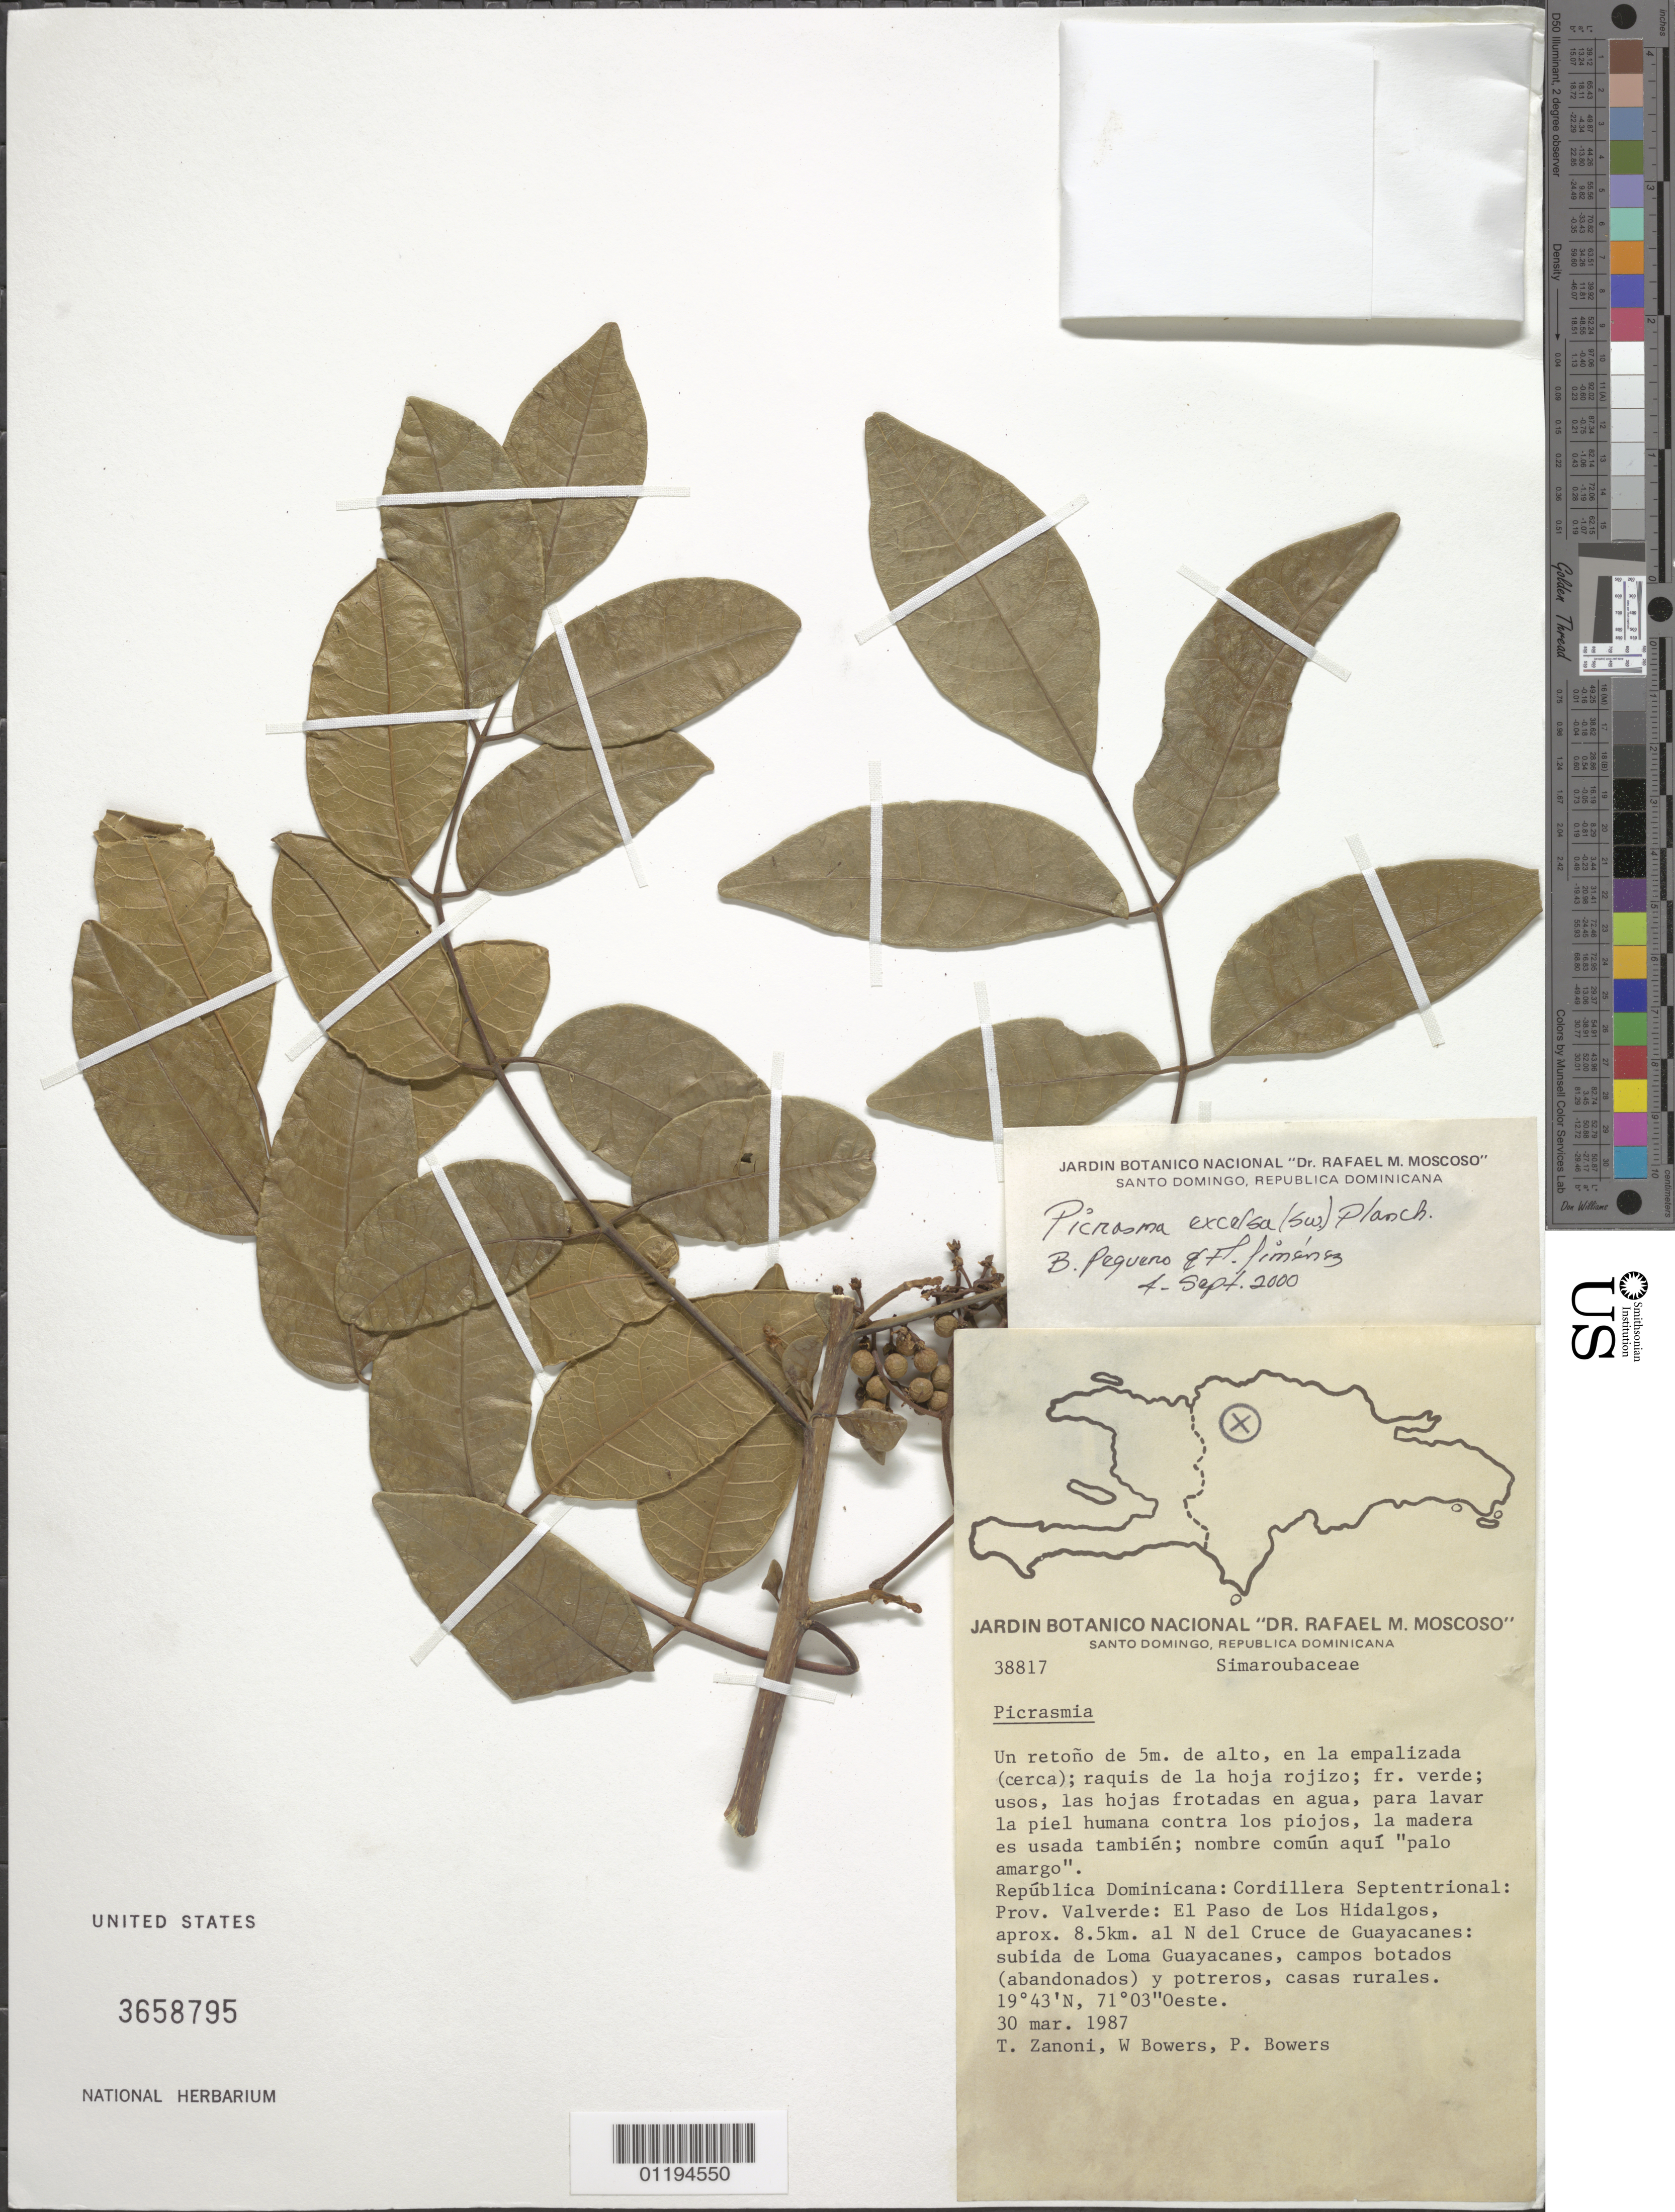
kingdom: Plantae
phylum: Tracheophyta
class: Magnoliopsida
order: Sapindales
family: Simaroubaceae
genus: Picrasma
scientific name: Picrasma excelsa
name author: (Sw.) Planch.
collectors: T. A. Zanoni, W. Bowers & P. Bowers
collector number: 38817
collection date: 1987-03-30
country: Dominican Republic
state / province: Valverde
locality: N of Cruce de Guayacanes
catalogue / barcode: US 3658795